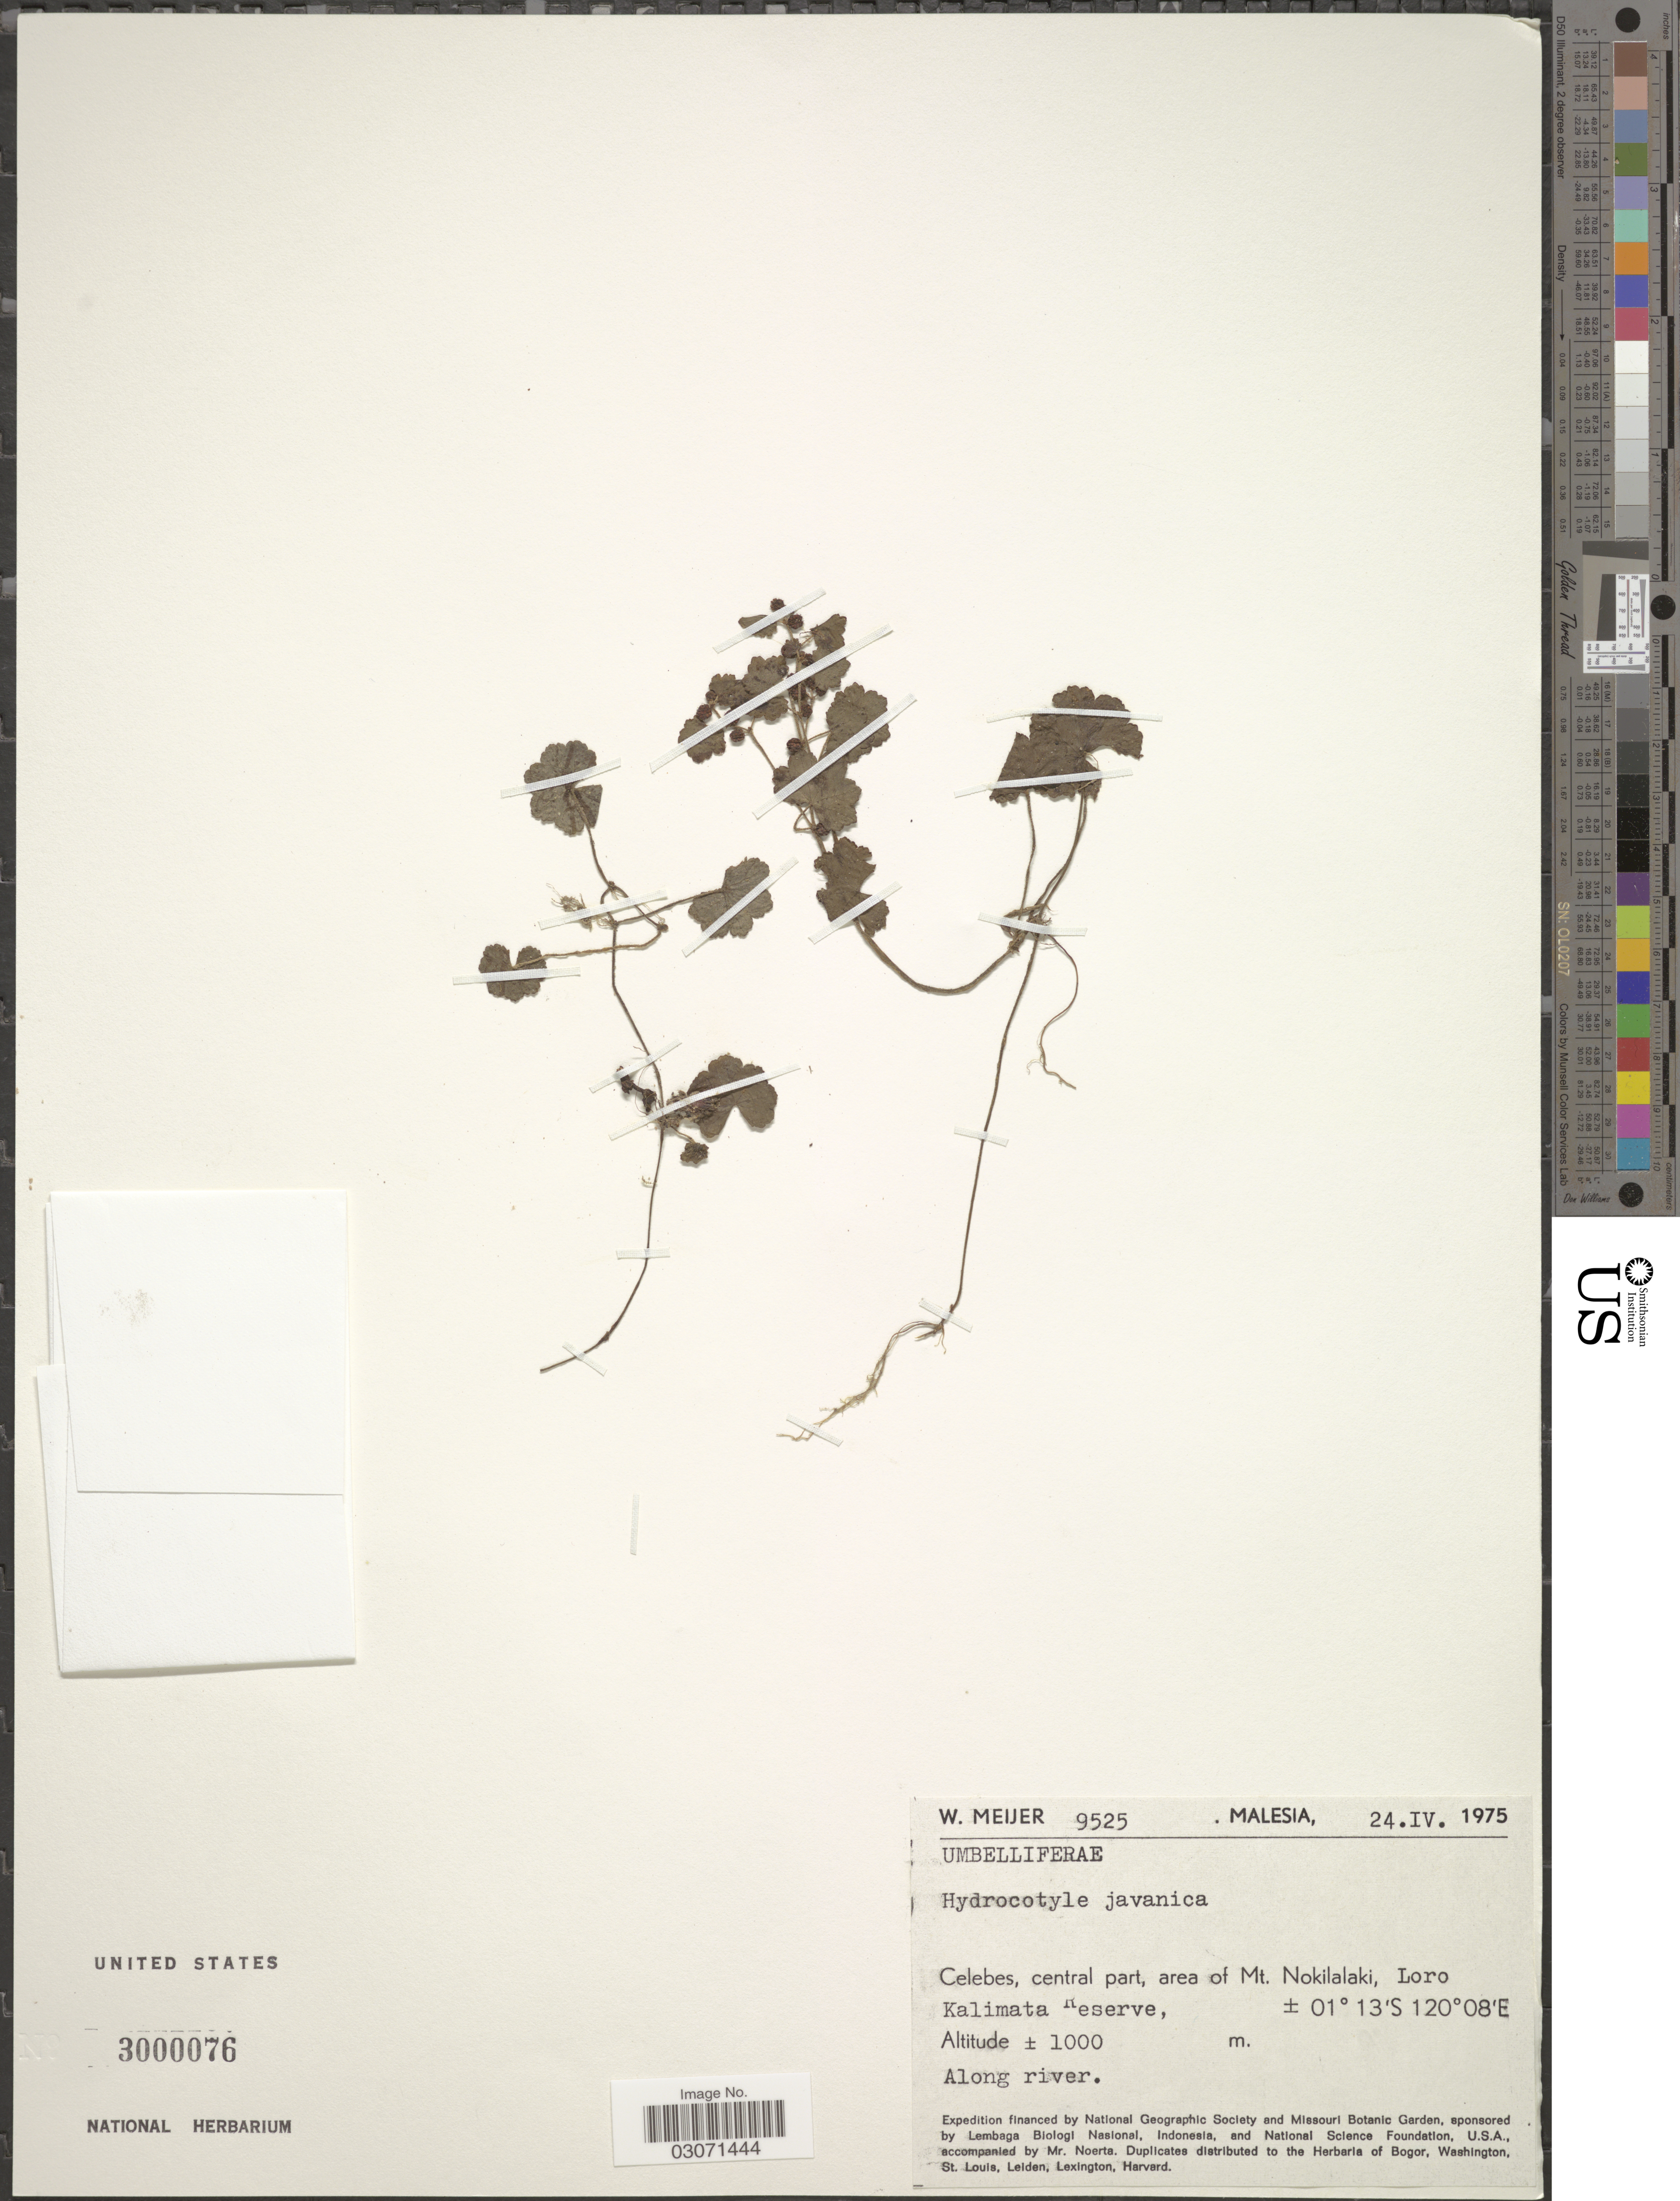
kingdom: Plantae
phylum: Tracheophyta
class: Magnoliopsida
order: Apiales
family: Araliaceae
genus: Hydrocotyle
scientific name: Hydrocotyle javanica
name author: Thunb.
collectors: W. Meijer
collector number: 9525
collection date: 1975-04-24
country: Malaysia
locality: Malesia. Celebes, central part, area of Mt. Nokilalaki, Loro Kalimata Reserve.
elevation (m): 1000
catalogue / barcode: US 3000076